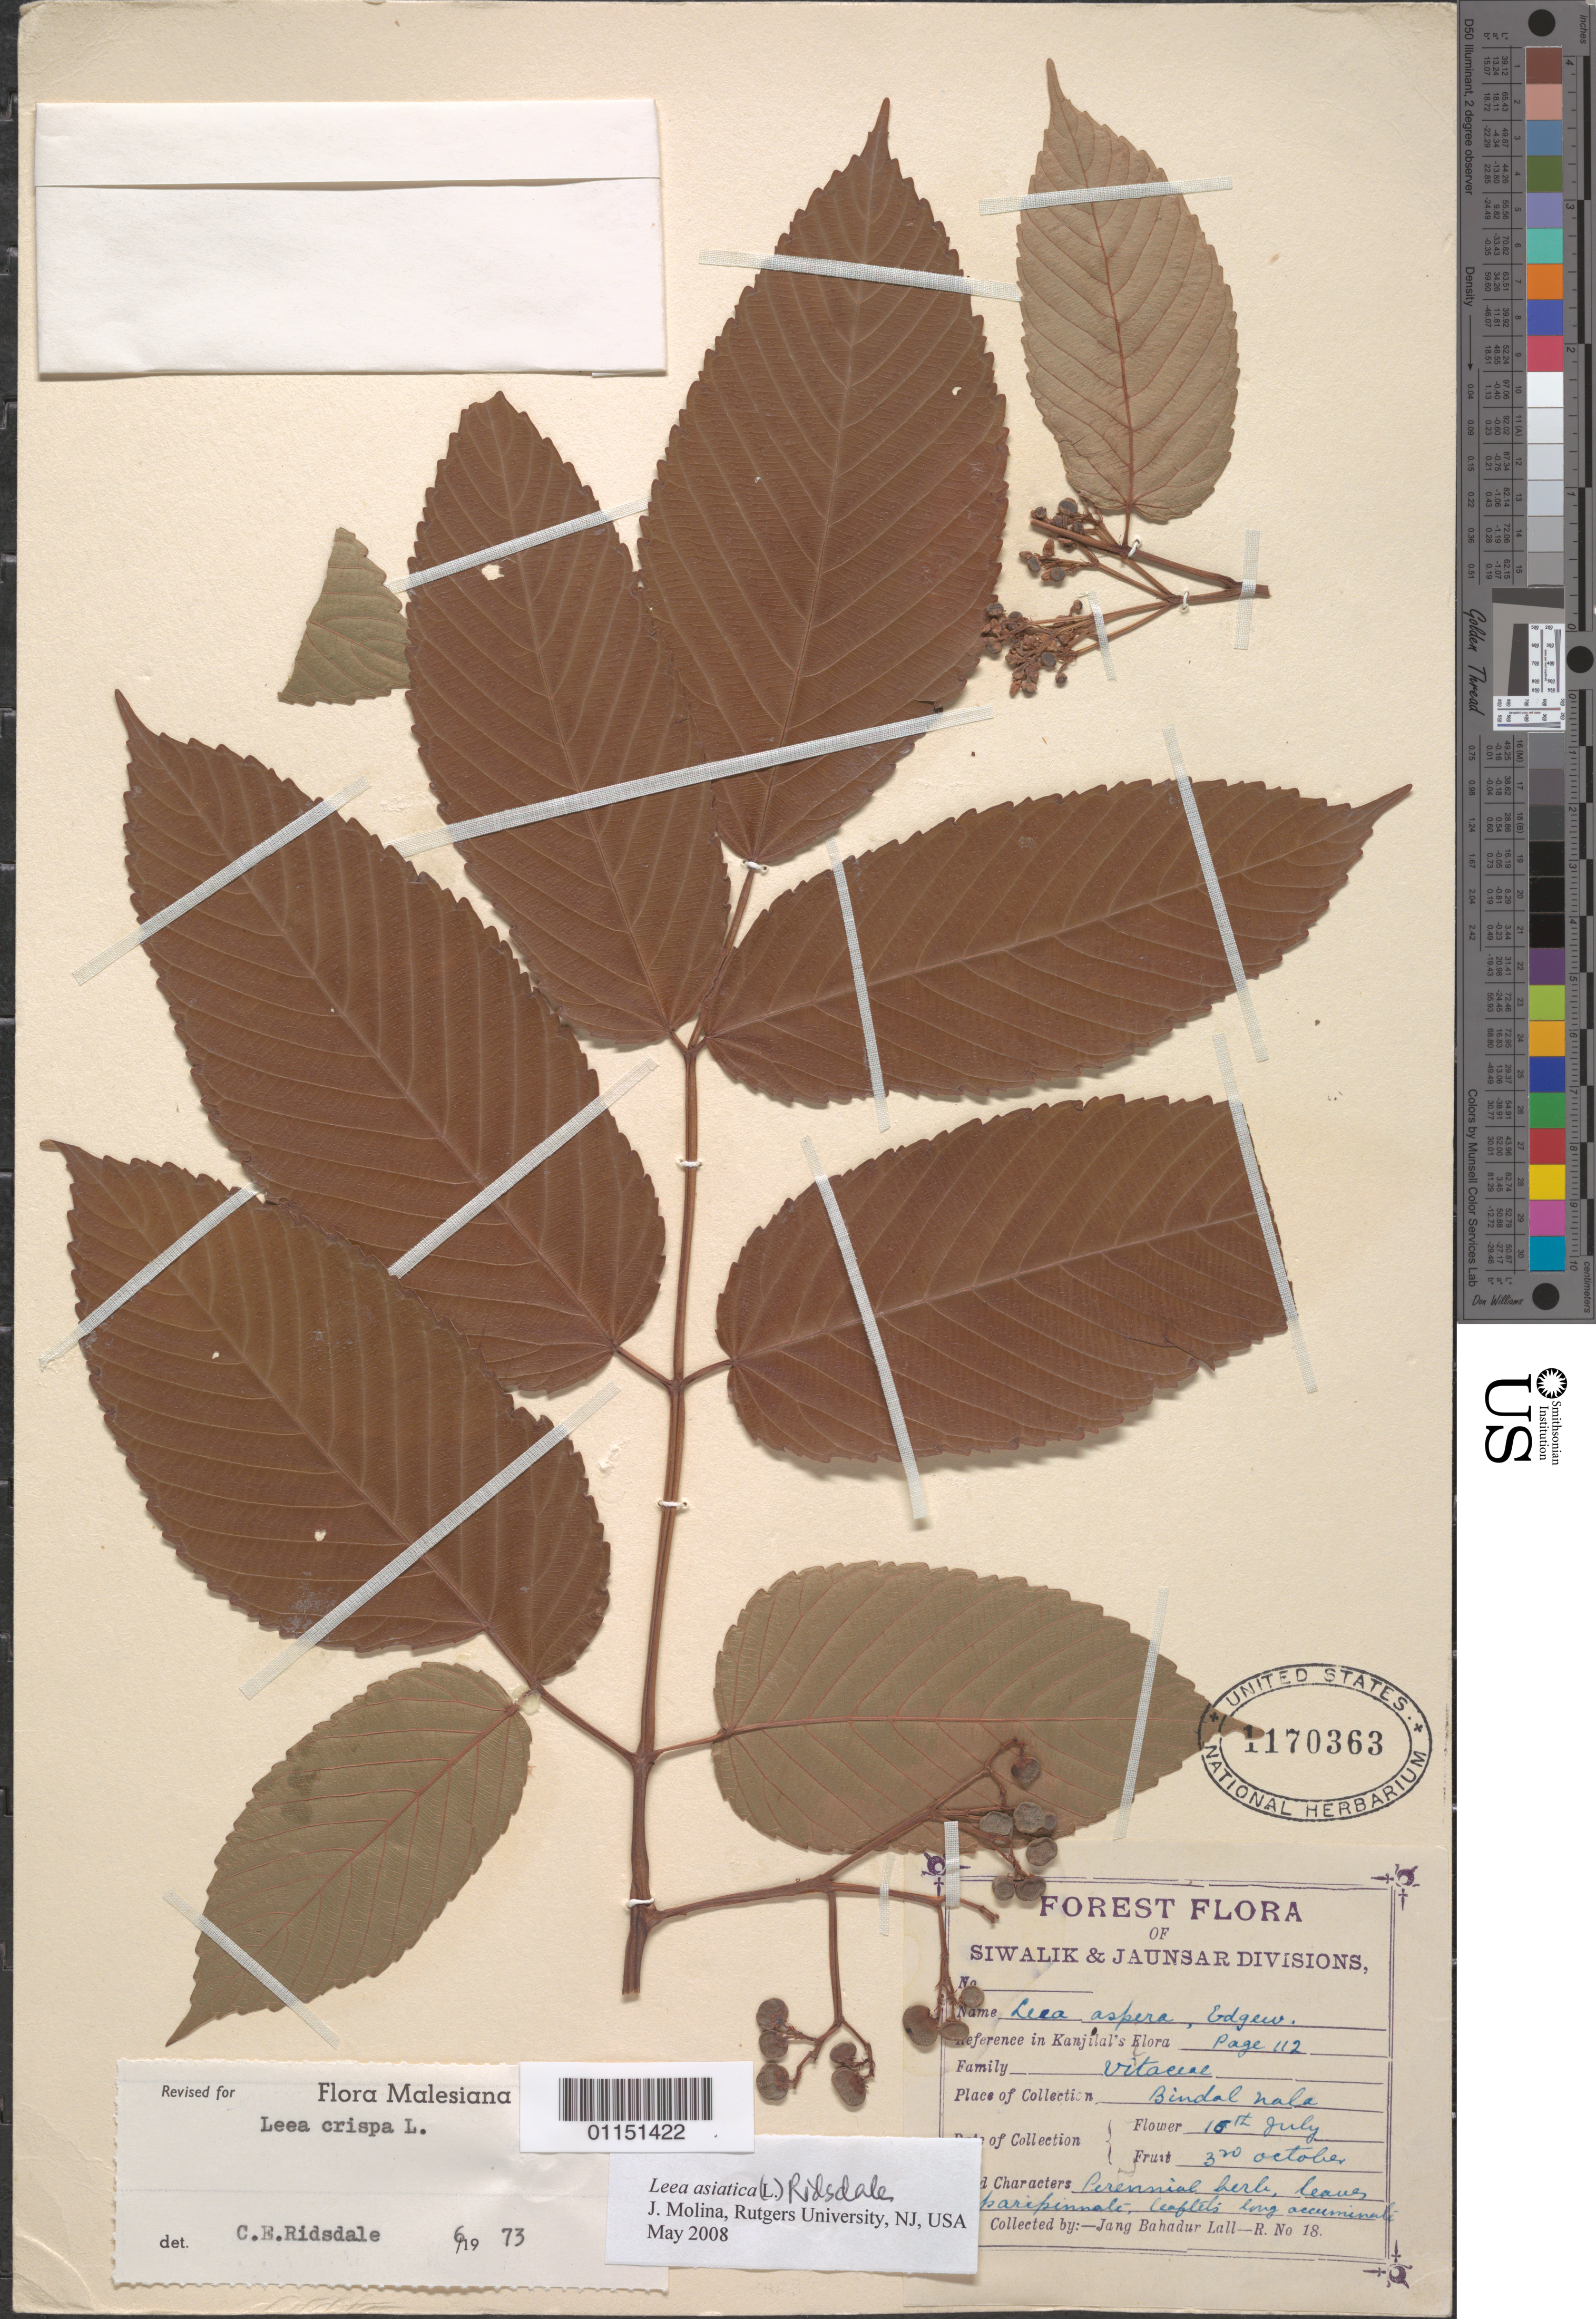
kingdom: Plantae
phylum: Tracheophyta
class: Magnoliopsida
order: Vitales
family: Vitaceae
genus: Leea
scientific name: Leea asiatica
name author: (L.) Ridsdale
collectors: J. Lall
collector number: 18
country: India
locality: Siwalik & Jaunsar Divisions.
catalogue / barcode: US 1170363